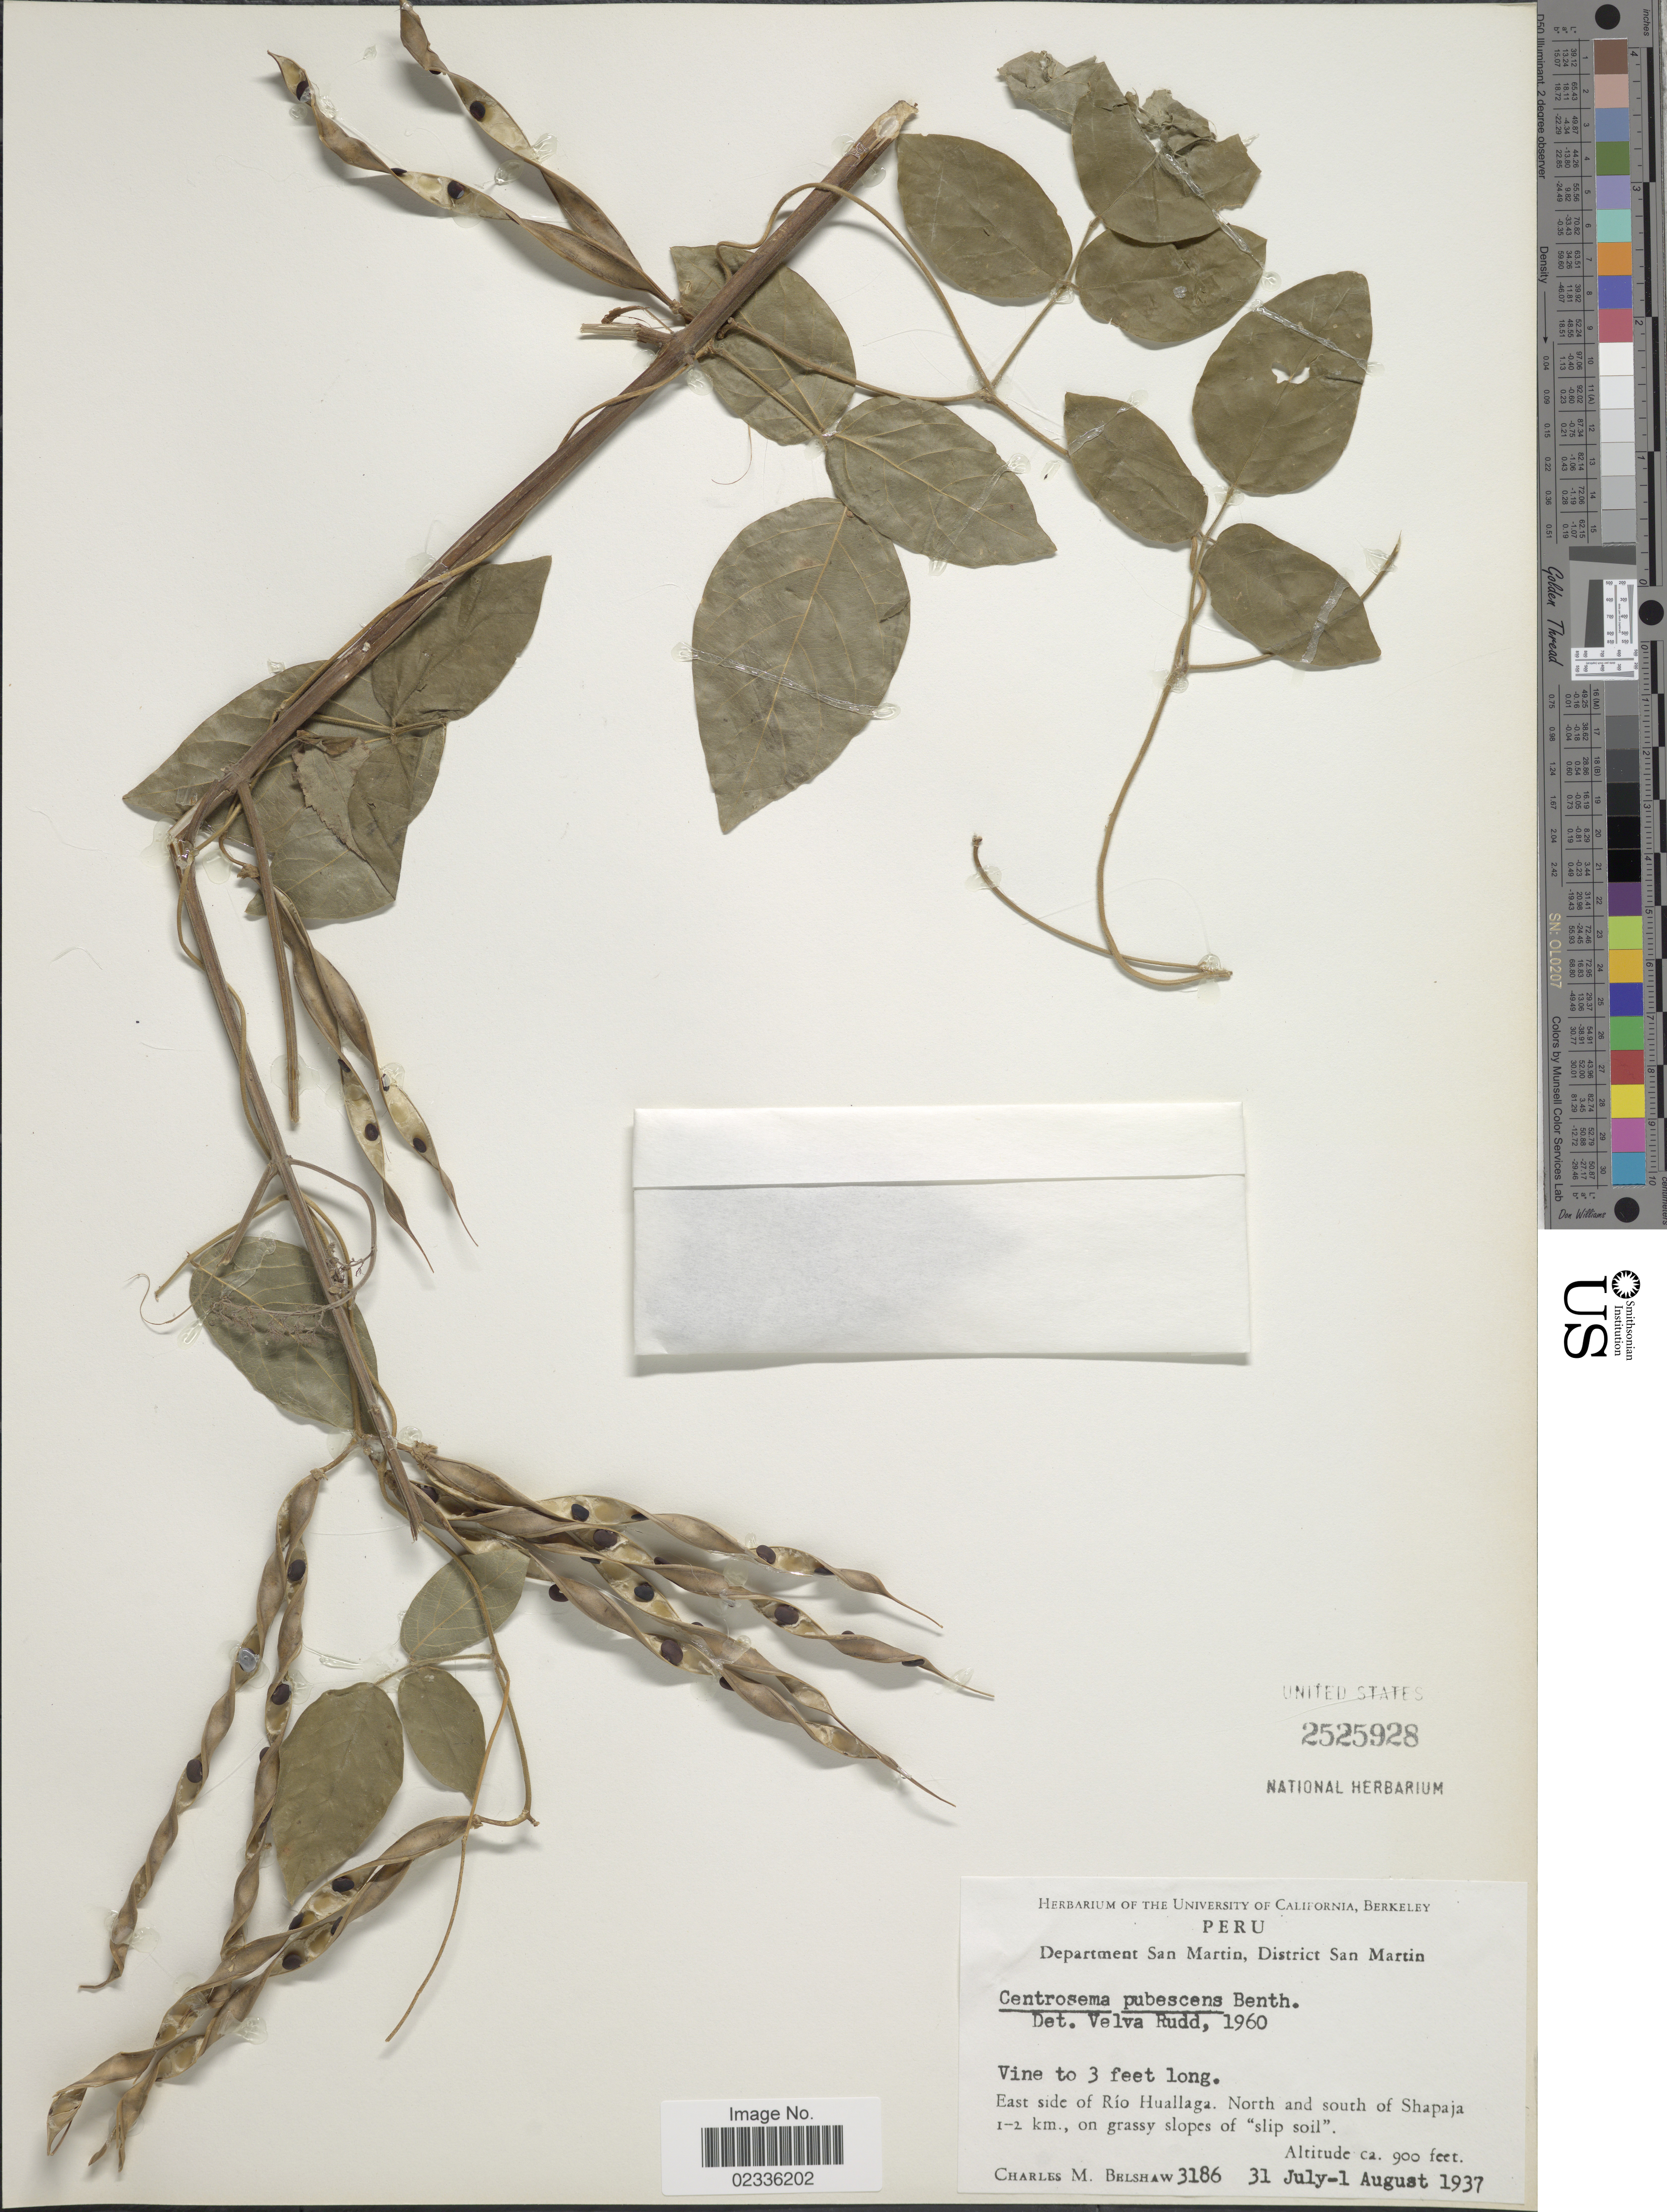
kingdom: Plantae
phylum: Tracheophyta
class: Magnoliopsida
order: Fabales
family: Fabaceae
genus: Centrosema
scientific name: Centrosema pubescens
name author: Benth.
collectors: C. Shaw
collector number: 3186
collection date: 1937-07-31/1937-08-01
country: Peru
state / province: San Martín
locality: Department San Martin, District San Martin, East side of Rio Huallaga. North and south of Shapaja 1-2 km, on grassy slopes on "slip soil".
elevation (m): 274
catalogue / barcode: US 2525928